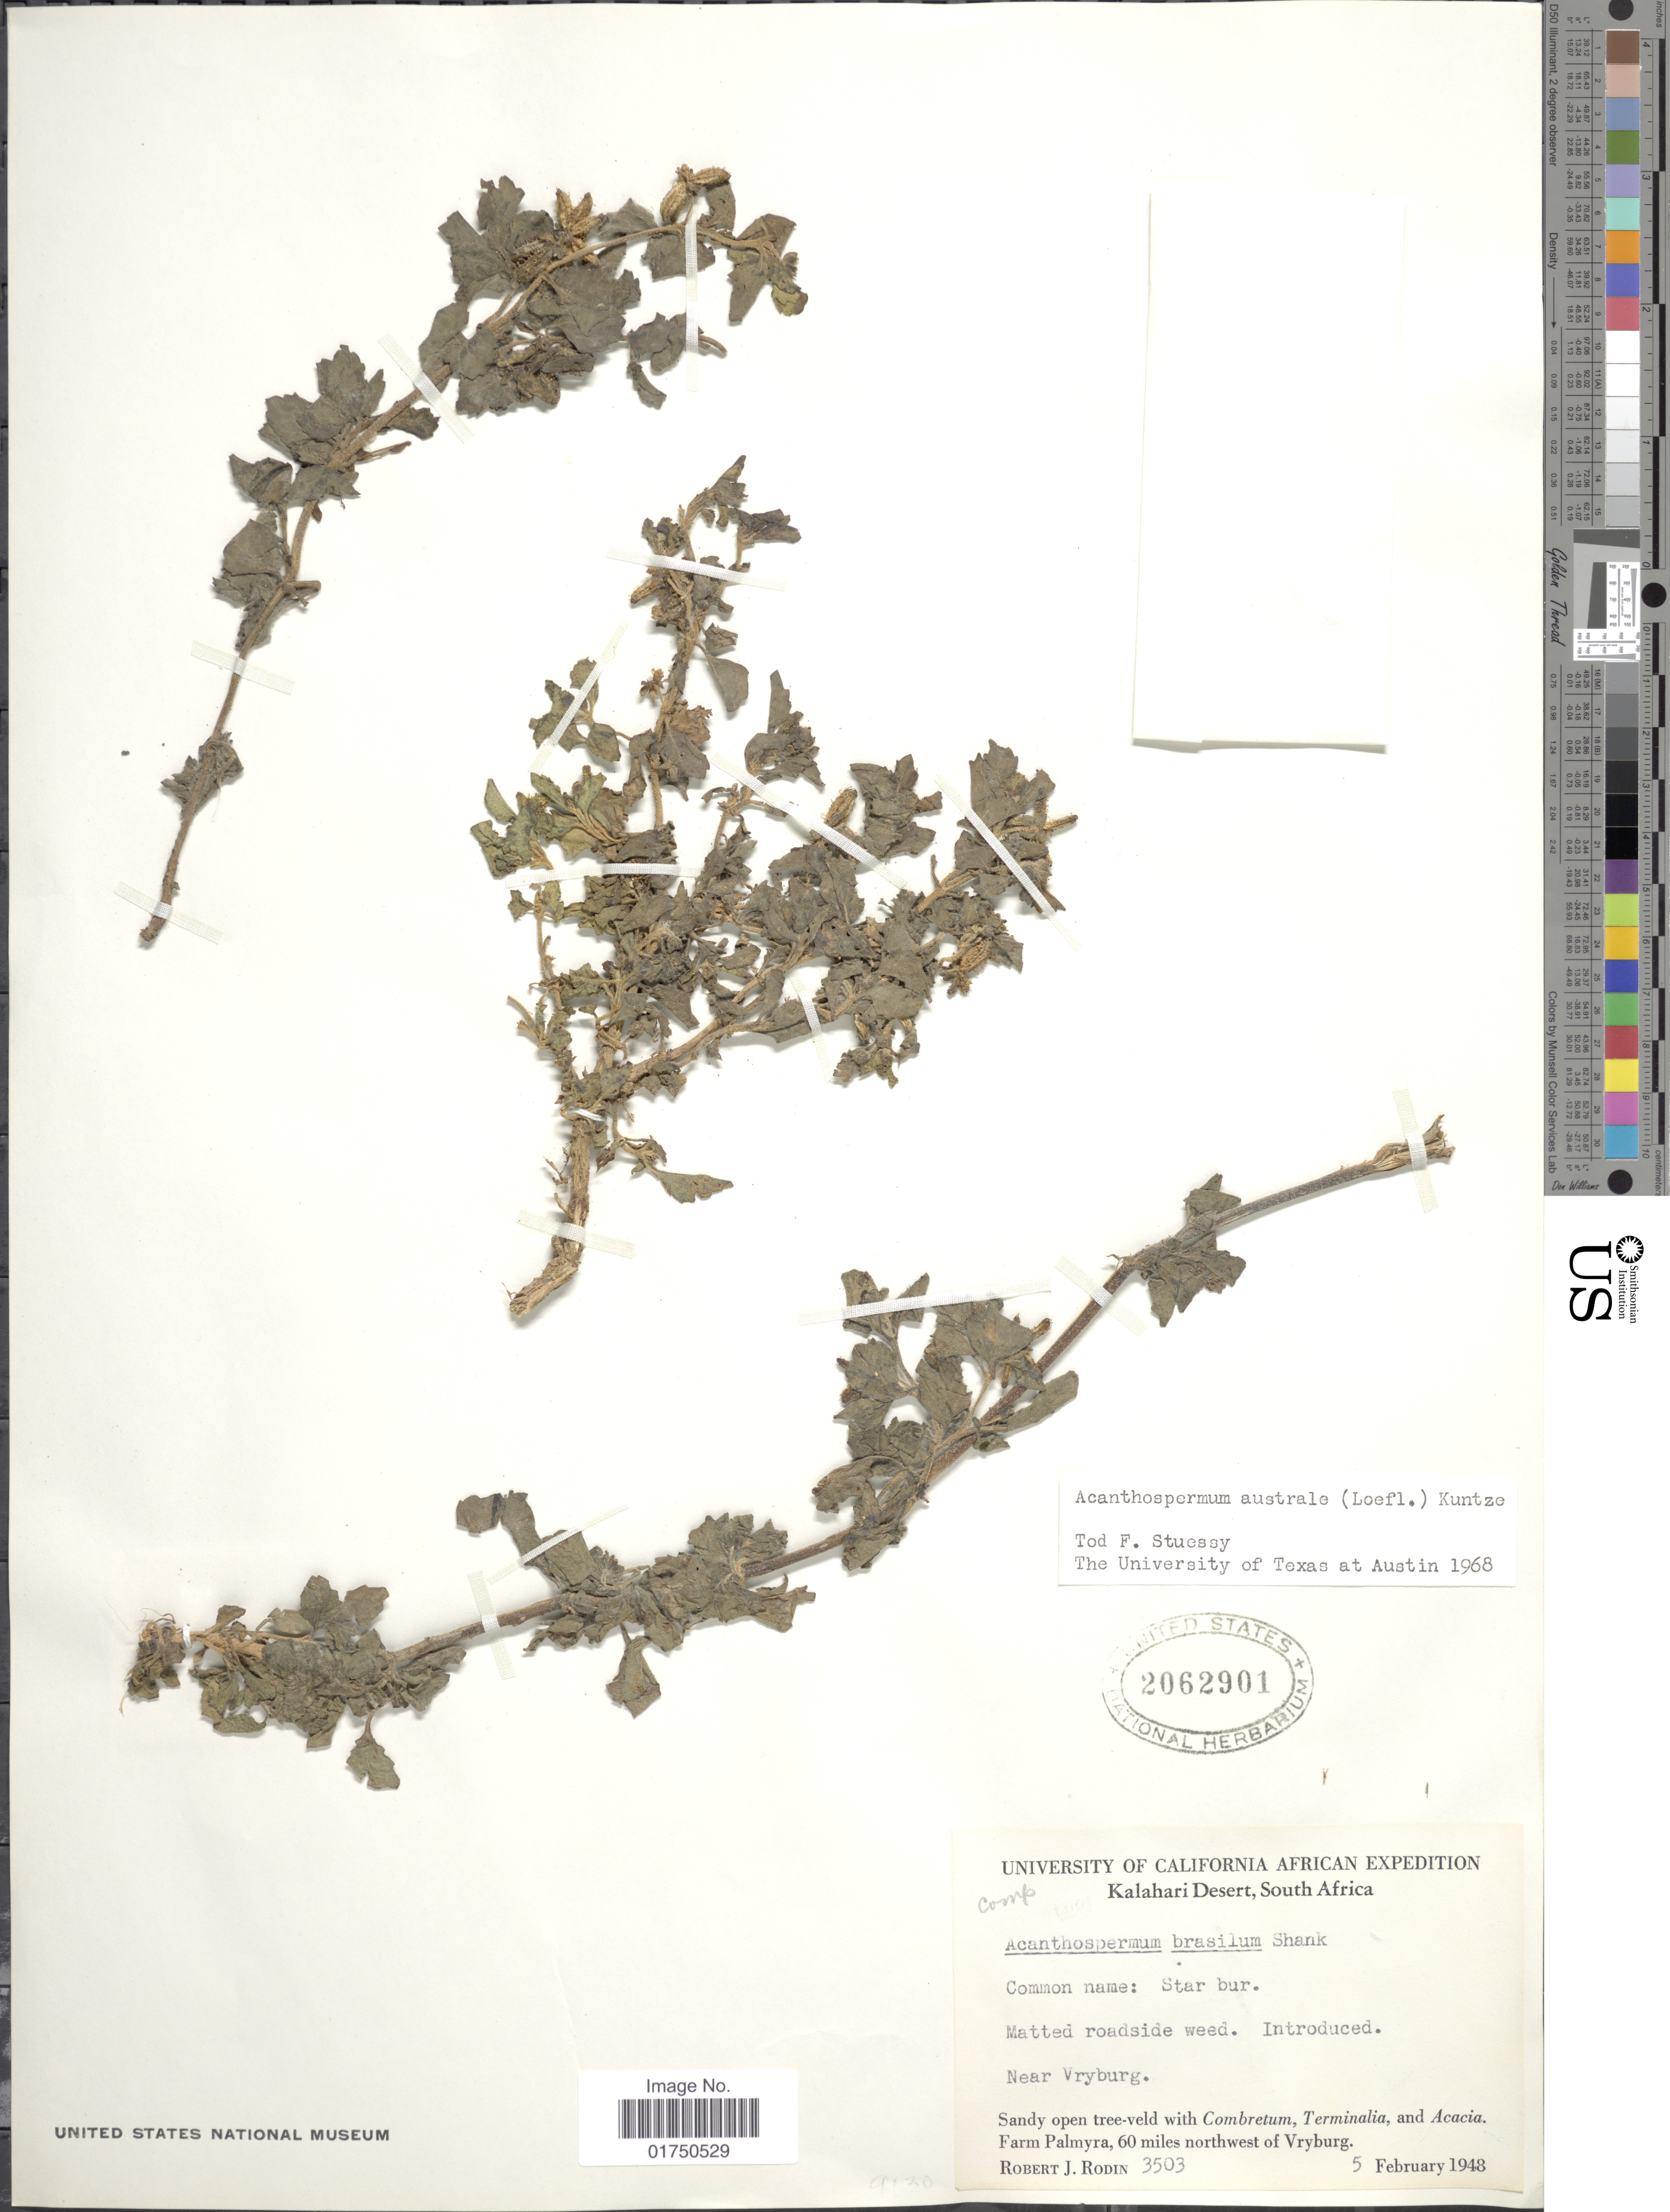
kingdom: Plantae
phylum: Tracheophyta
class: Magnoliopsida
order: Asterales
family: Asteraceae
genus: Acanthospermum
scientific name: Acanthospermum australe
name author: (Loefl.) Kuntze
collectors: R. J. Rodin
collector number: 3503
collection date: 1948-02-05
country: South Africa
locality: Kalahari Desert, South Africa. Near Vryburg. Farm Palmyra, 60 miles northwest of Vryburg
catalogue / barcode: US 2062901